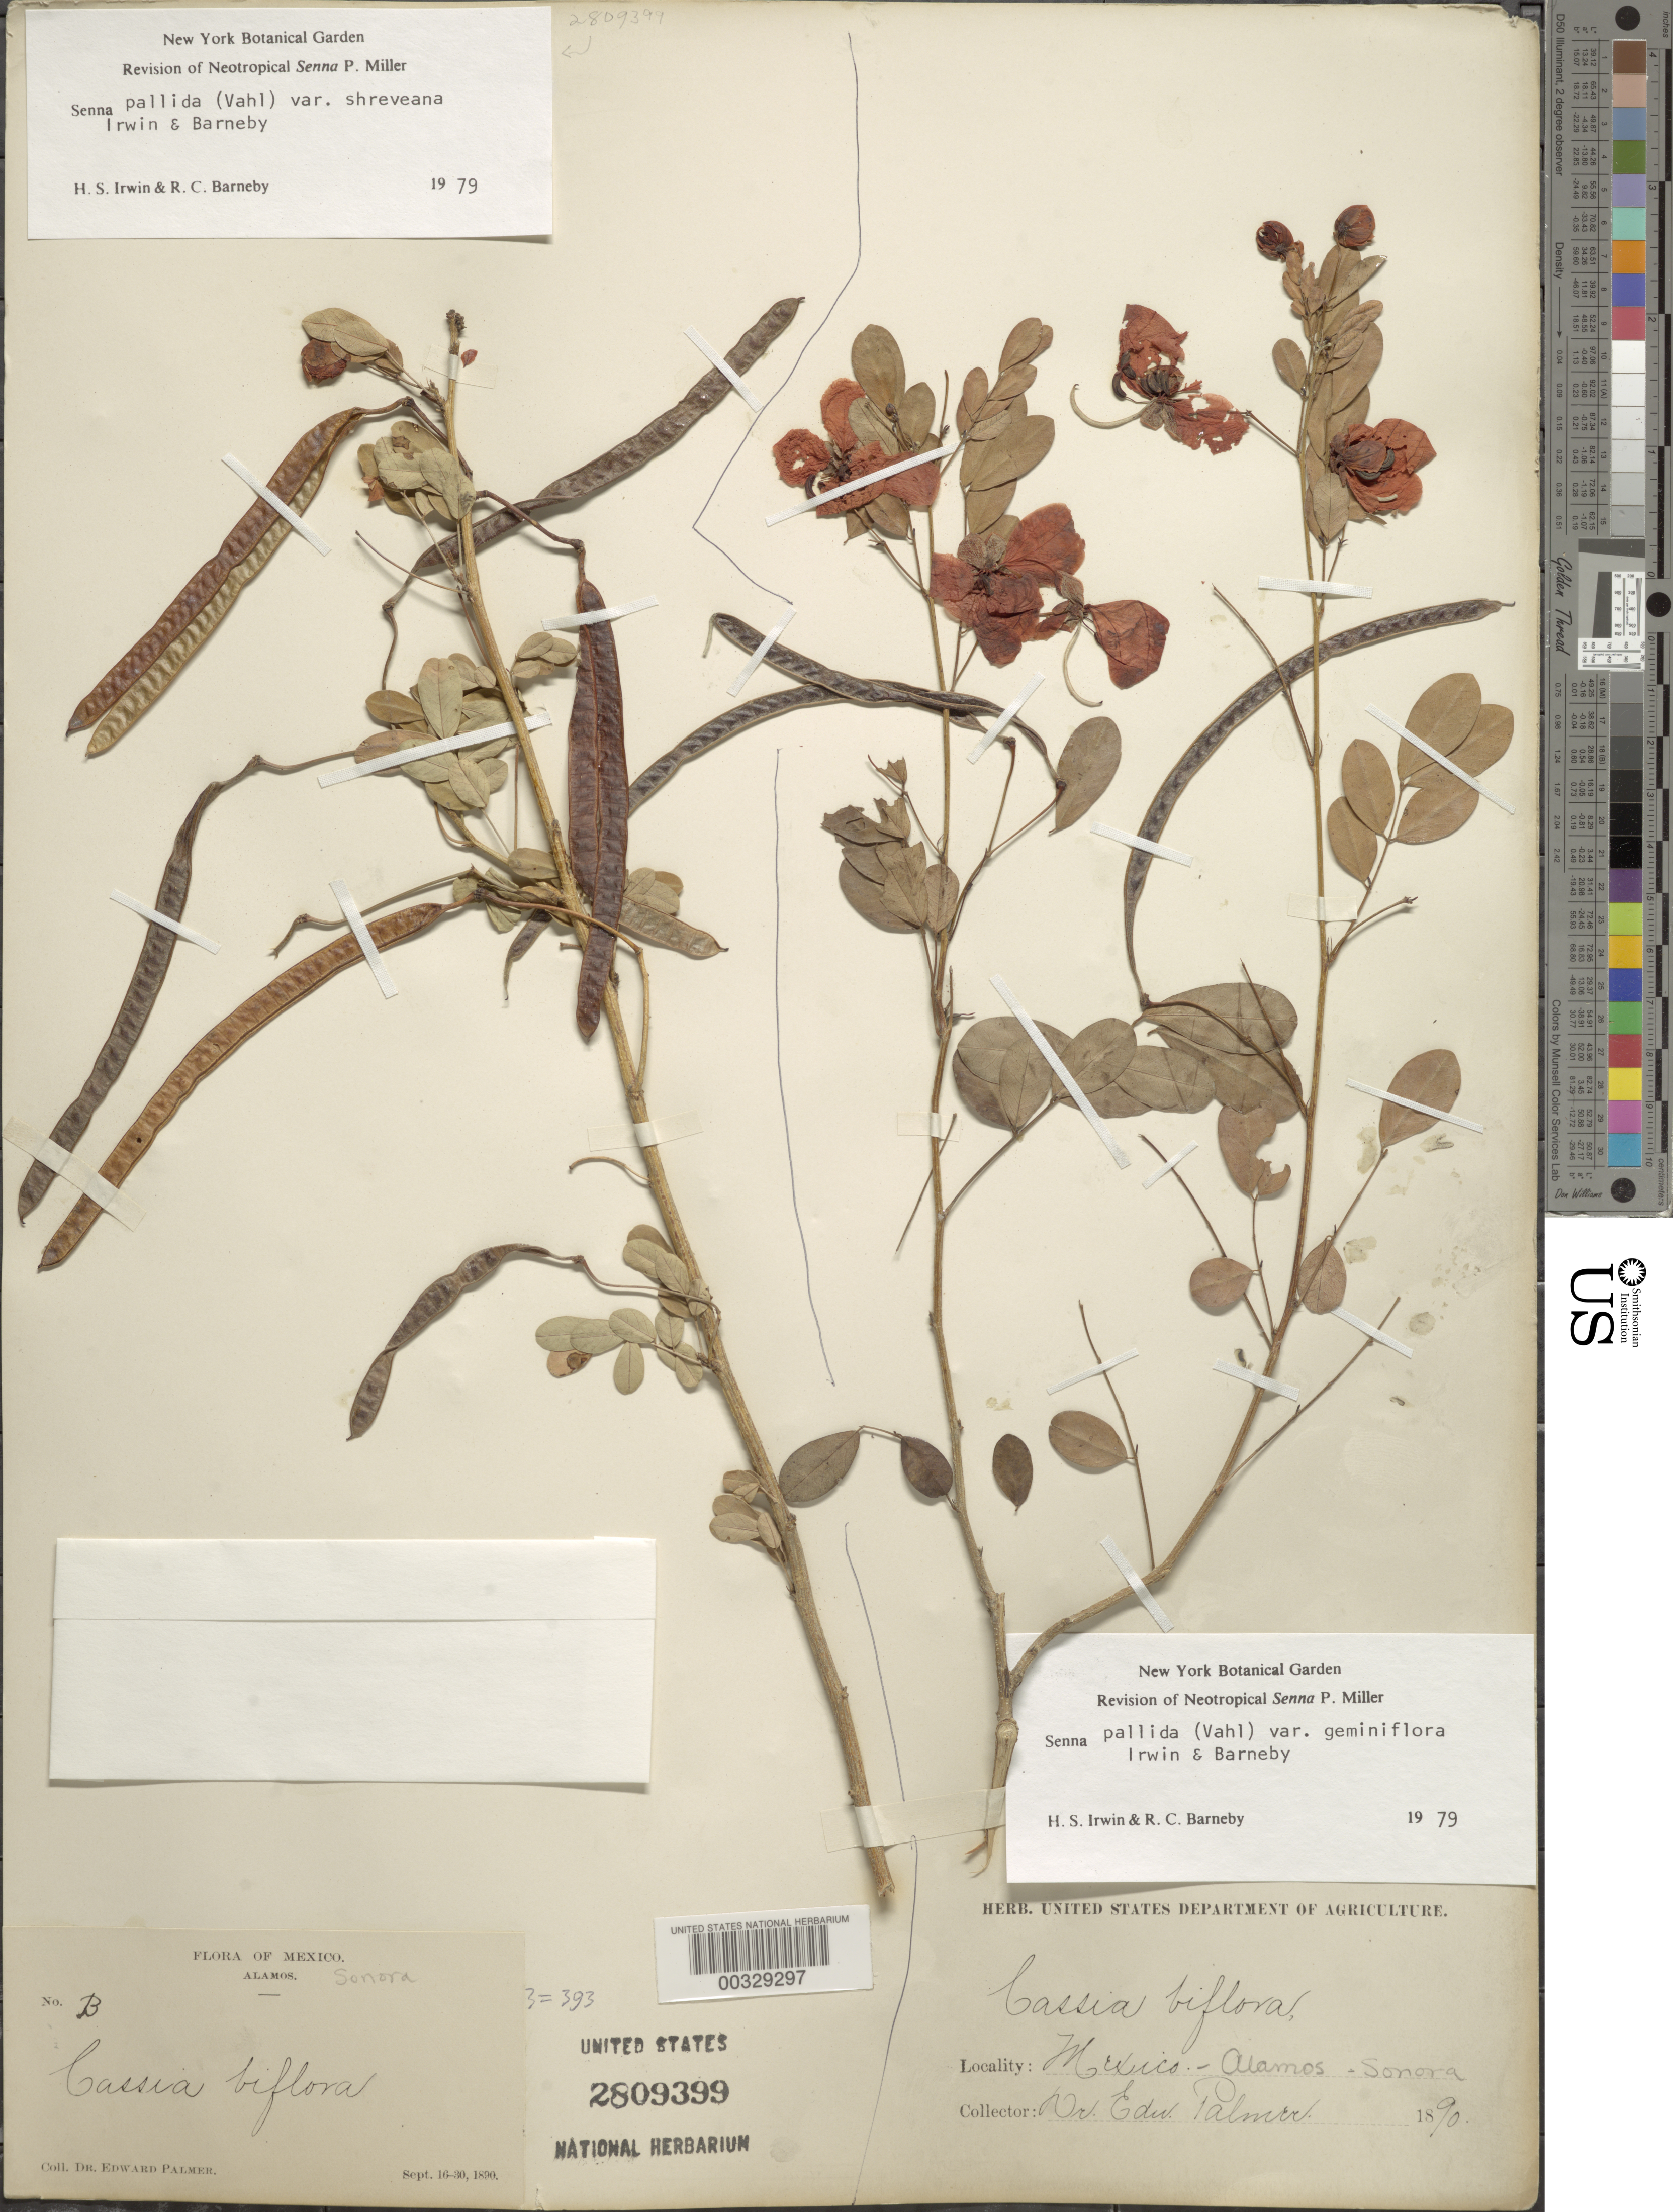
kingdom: Plantae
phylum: Tracheophyta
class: Magnoliopsida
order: Fabales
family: Fabaceae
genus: Senna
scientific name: Senna pallida var. shreveana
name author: H.S. Irwin & Barneby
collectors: E. Palmer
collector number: B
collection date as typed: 16 Sep 1890 to 30 Sep 1890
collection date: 1890-09-16/1890-09-30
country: Mexico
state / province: Sonora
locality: Alamos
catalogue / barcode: US 2809399